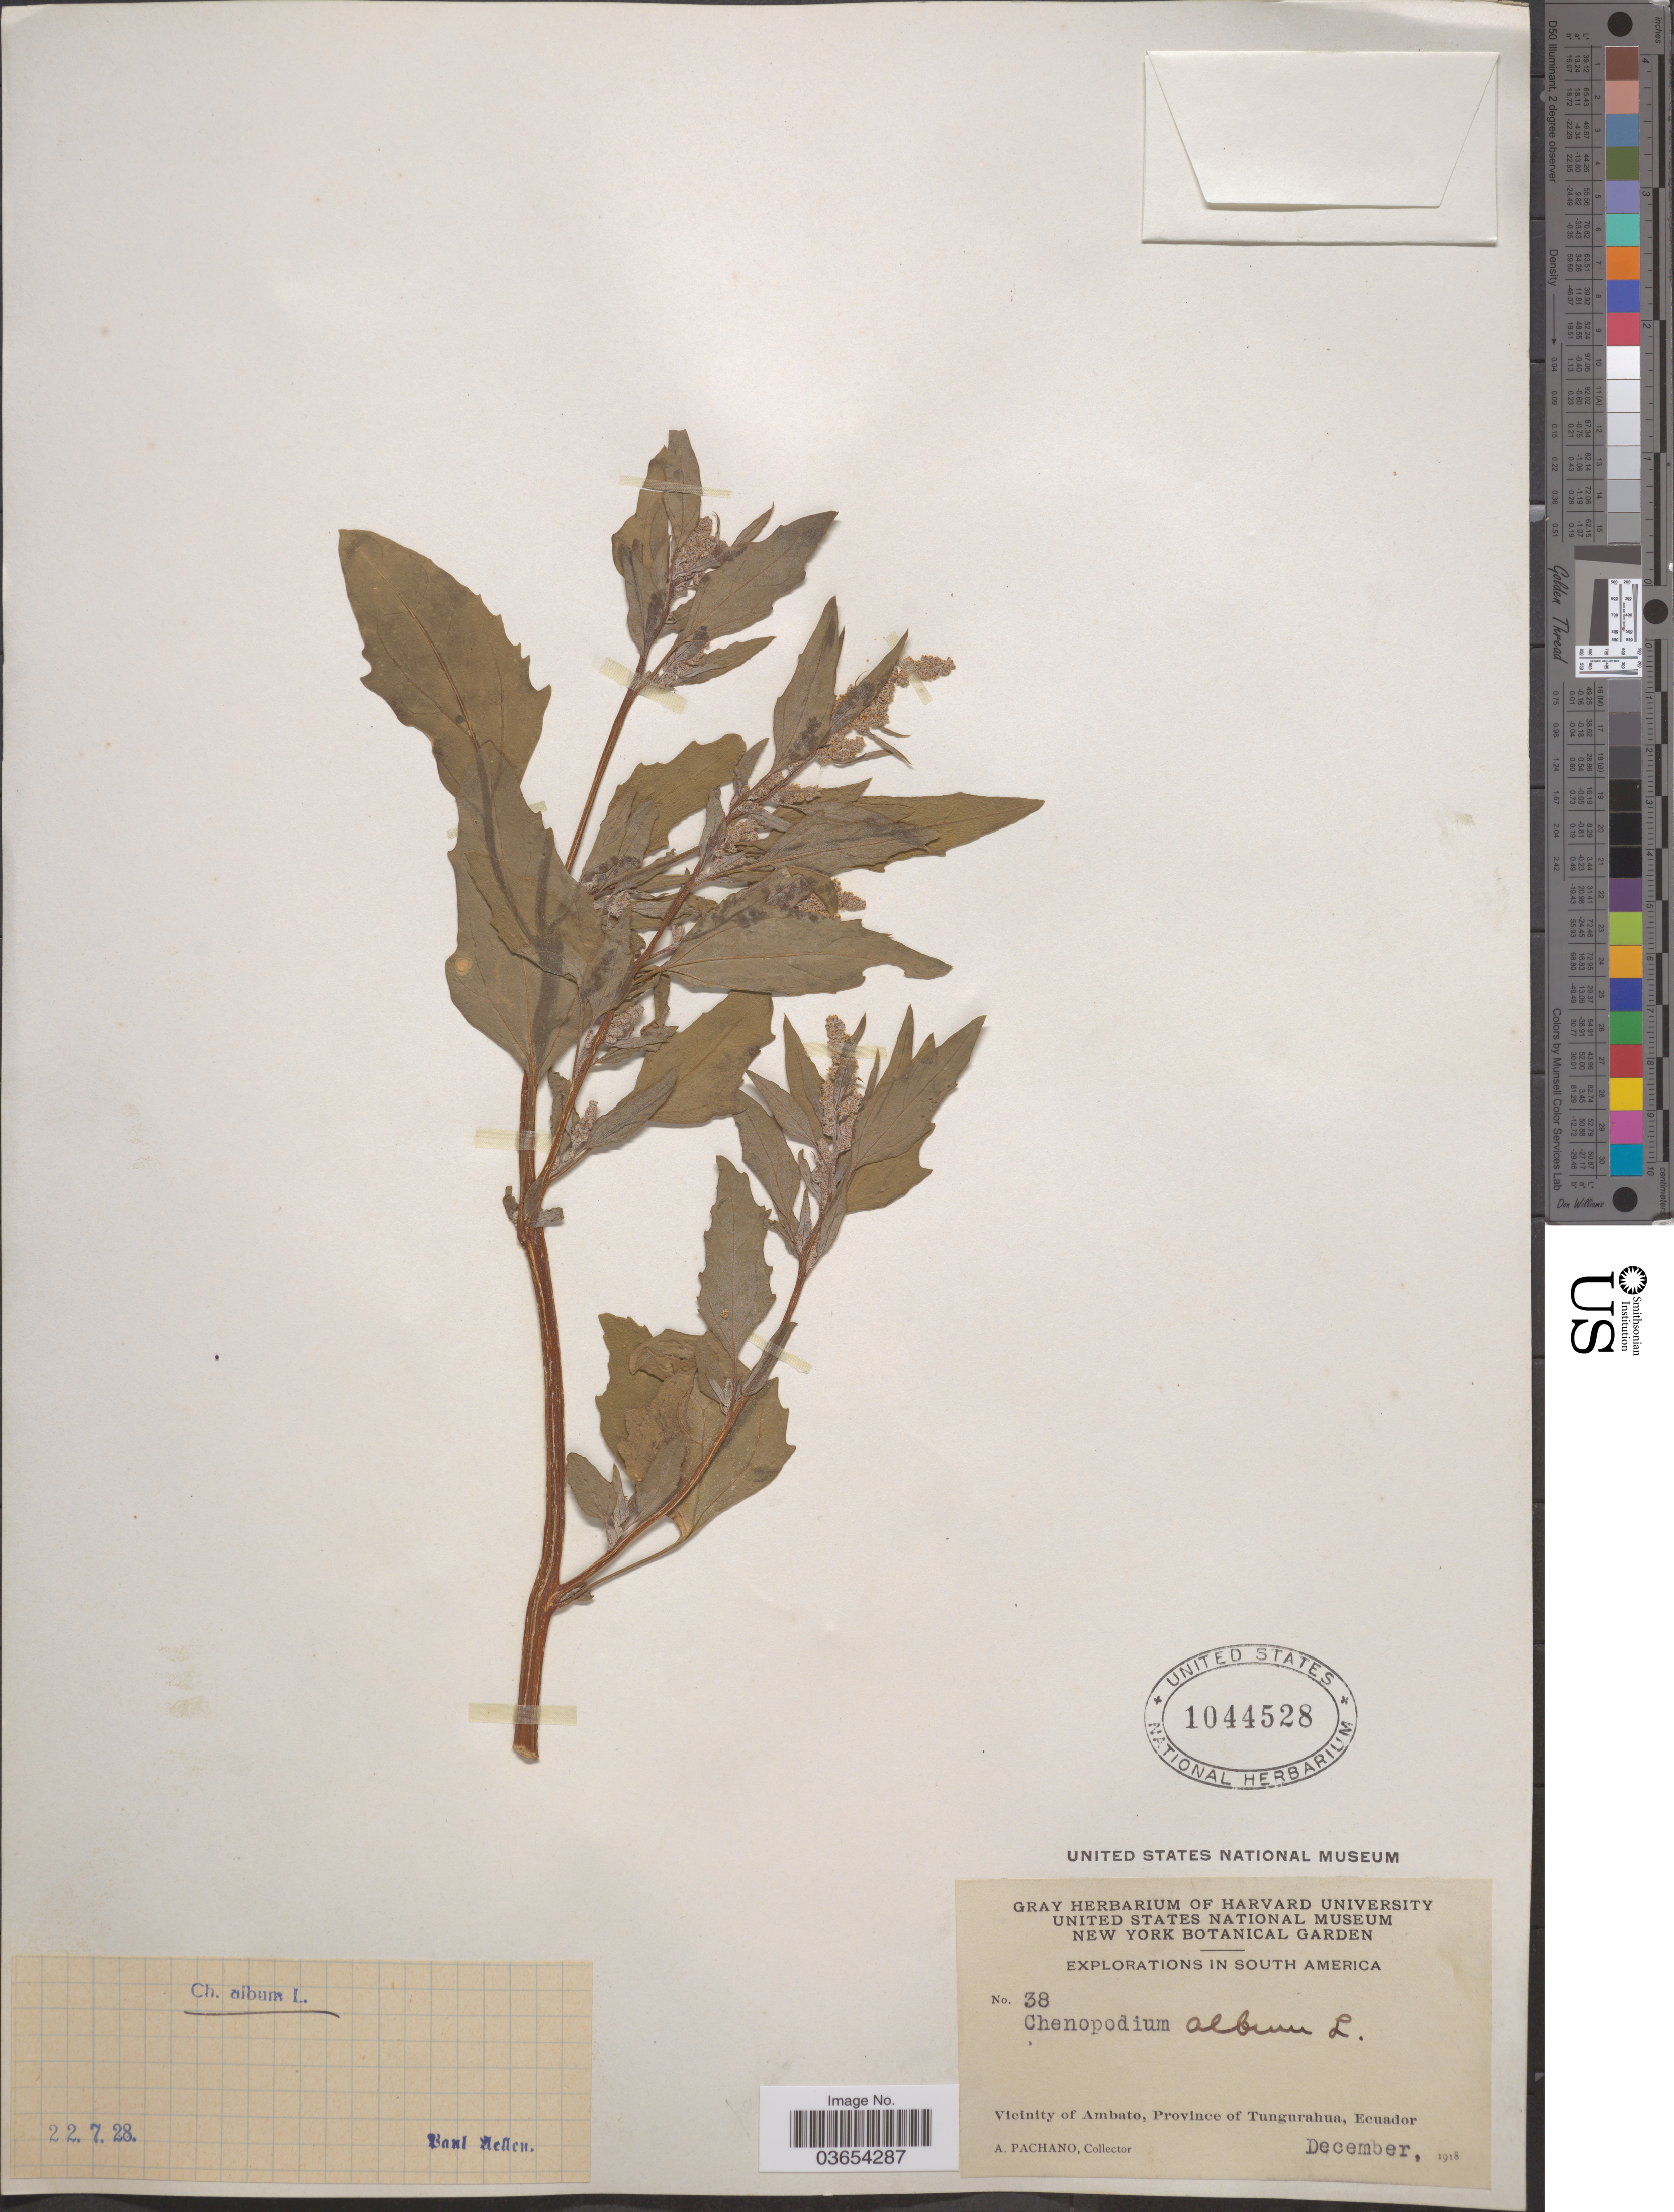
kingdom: Plantae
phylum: Tracheophyta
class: Magnoliopsida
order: Caryophyllales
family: Amaranthaceae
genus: Chenopodium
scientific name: Chenopodium album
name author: L.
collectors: A. Pachano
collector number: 38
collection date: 1918-12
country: Ecuador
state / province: Tungurahua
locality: Vicinity of Ambato.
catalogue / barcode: US 1044528